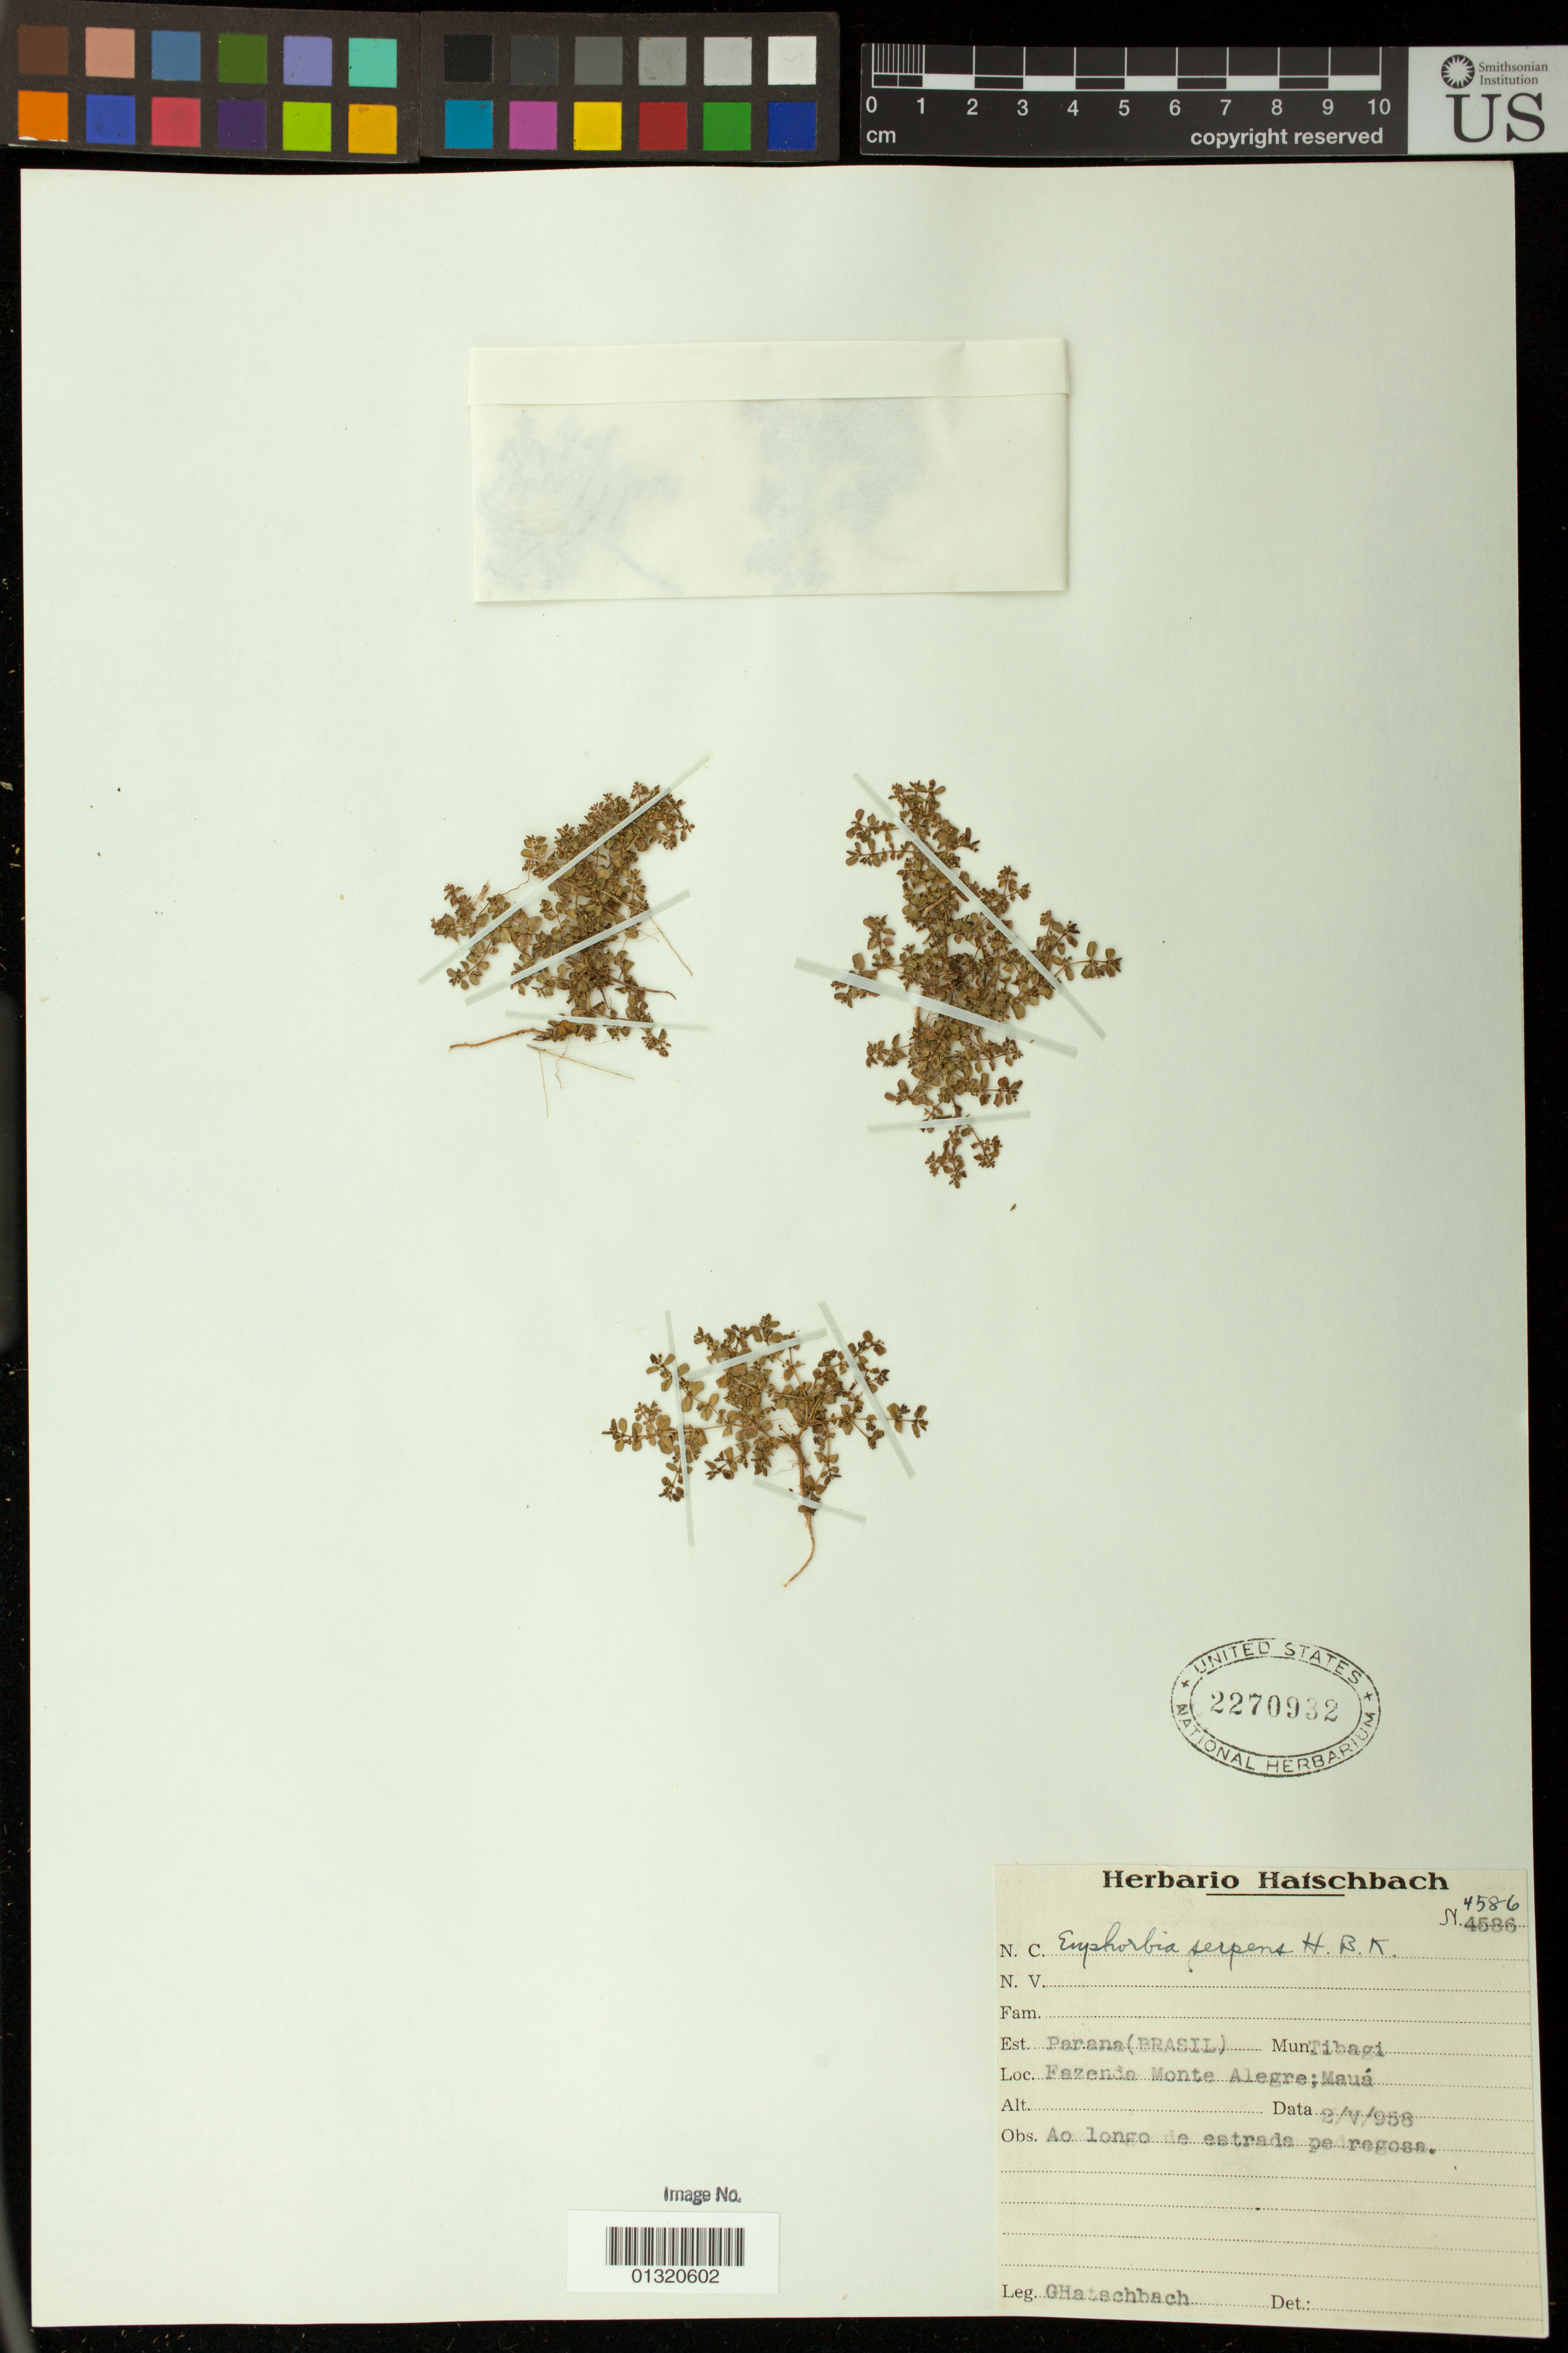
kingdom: Plantae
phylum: Tracheophyta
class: Magnoliopsida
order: Malpighiales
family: Euphorbiaceae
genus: Euphorbia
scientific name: Euphorbia serpens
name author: Kunth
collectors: G. Hatschbach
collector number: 4586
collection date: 1958-05-02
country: Brazil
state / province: Paraná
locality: Tibagi, Fazenda Monte Alegre, Maua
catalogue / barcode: US 2270932